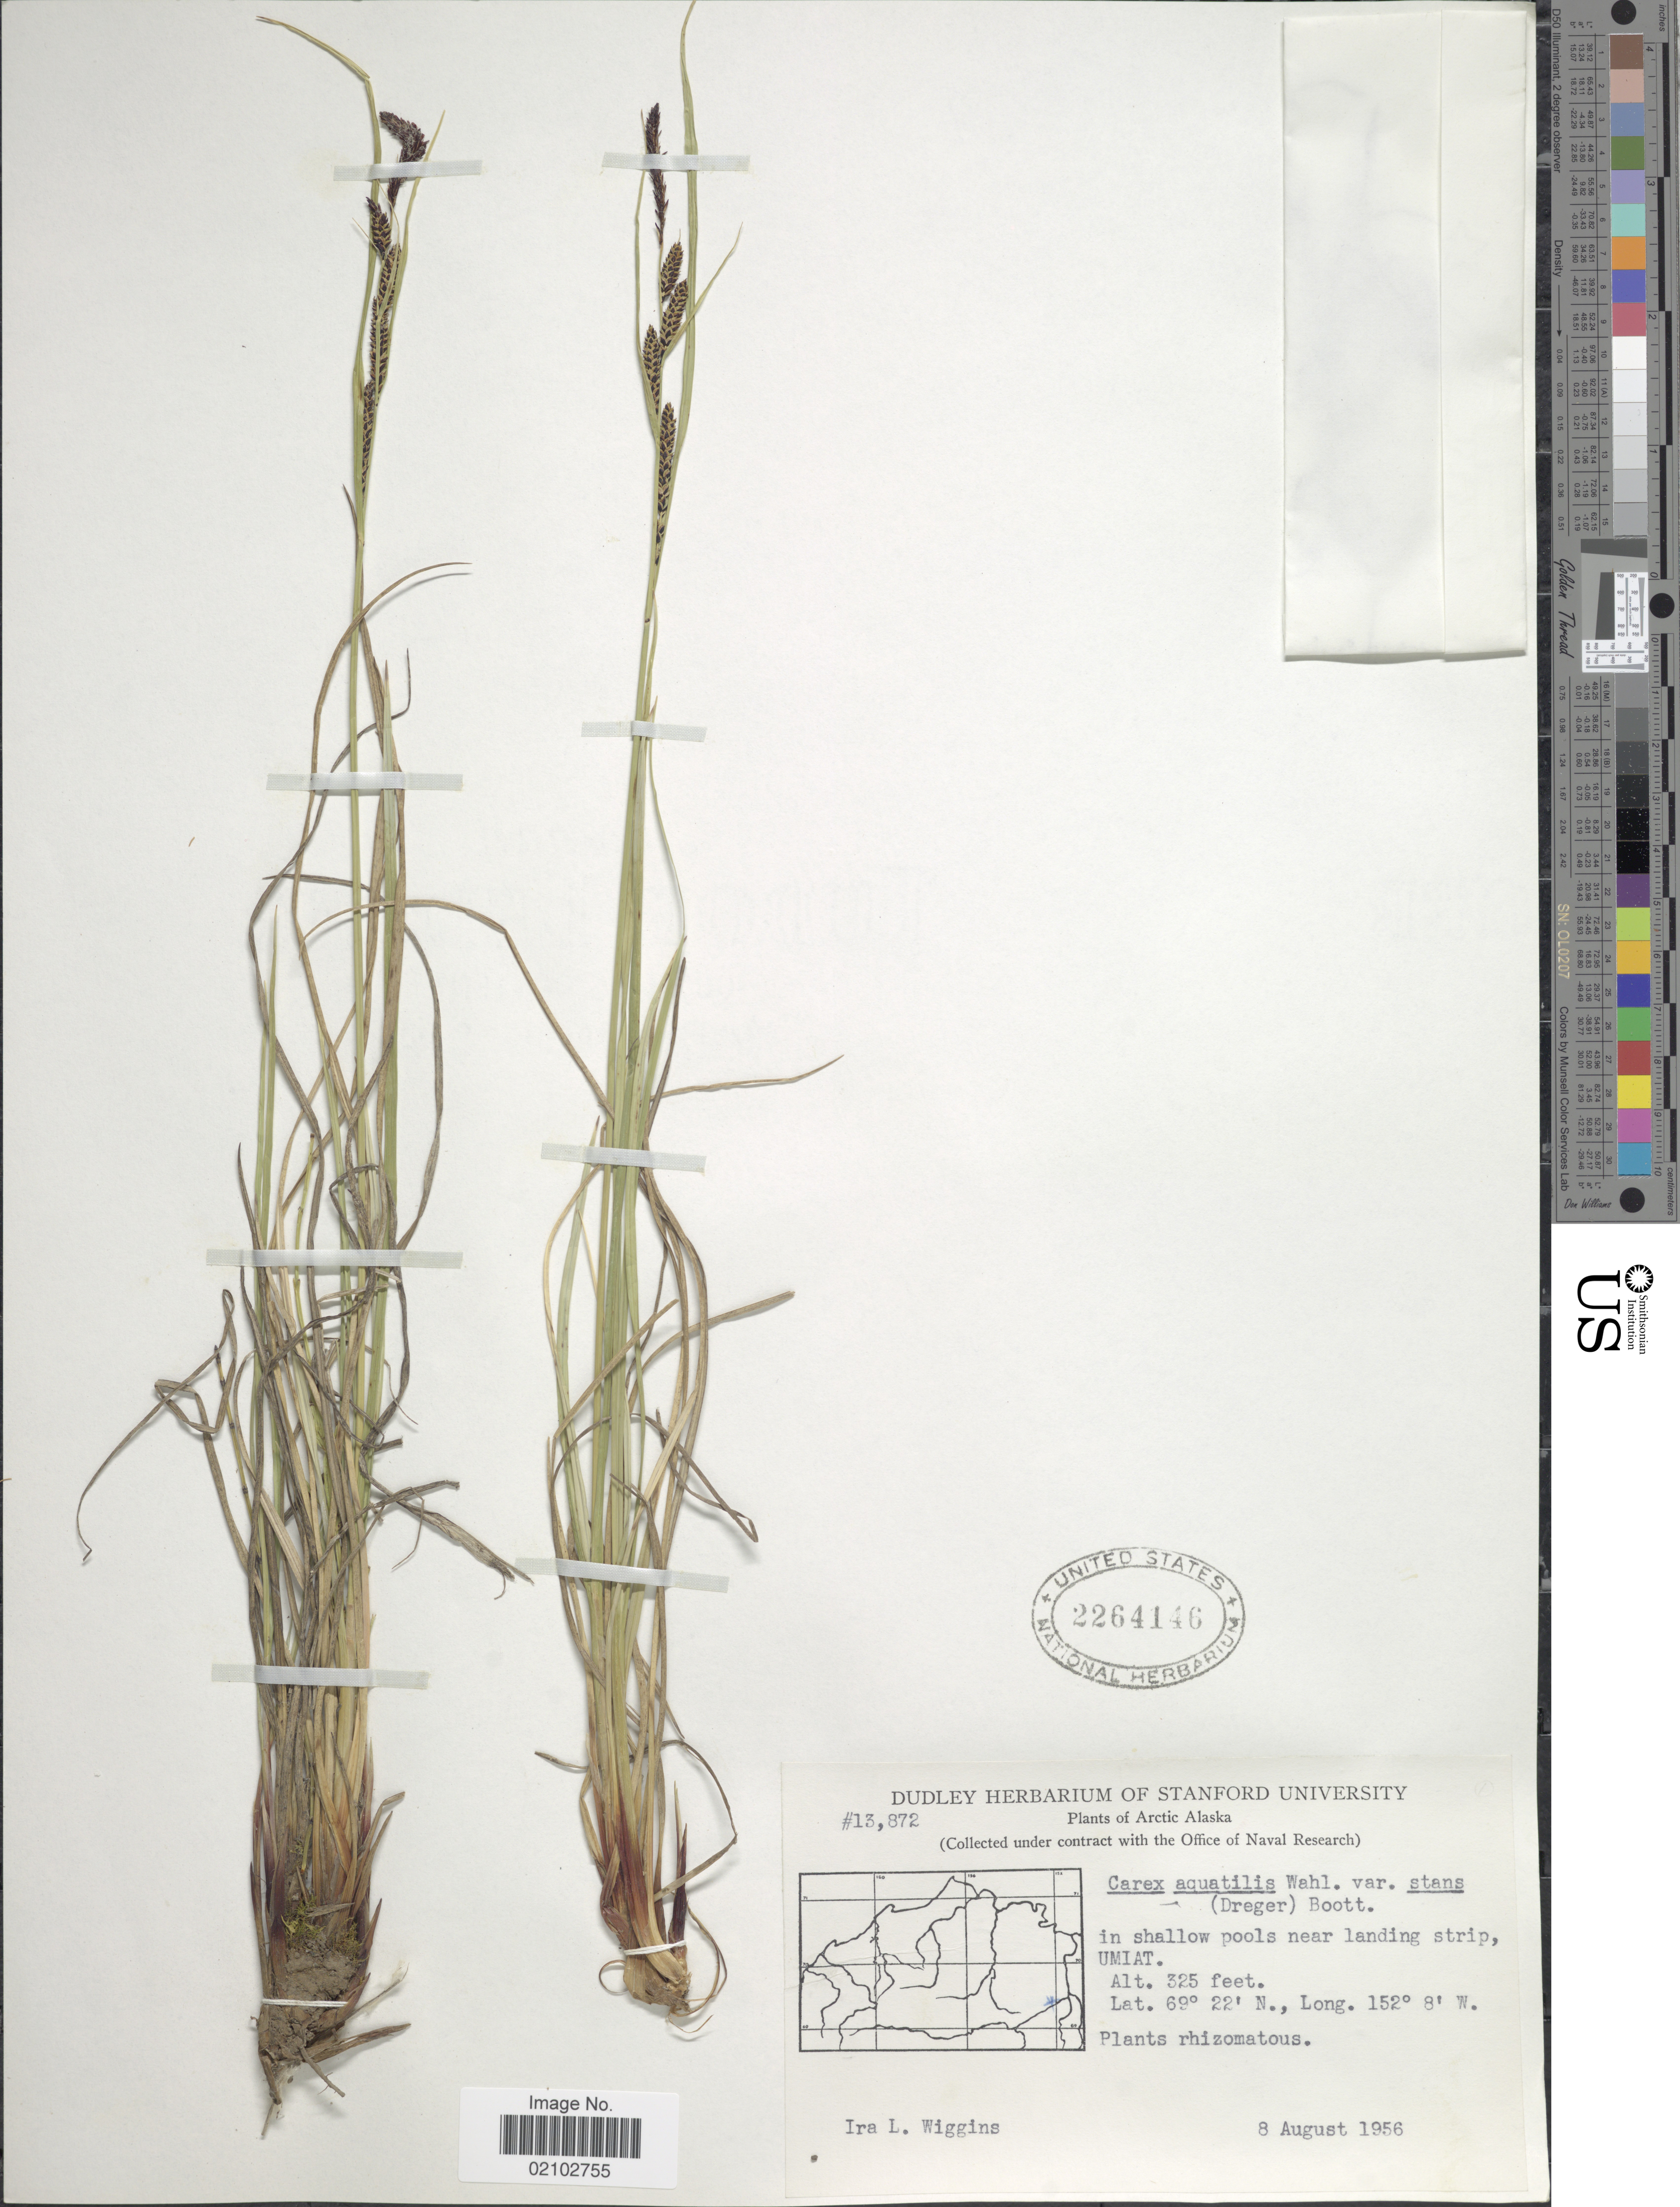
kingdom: Plantae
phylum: Tracheophyta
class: Liliopsida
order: Poales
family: Cyperaceae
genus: Carex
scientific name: Carex aquatilis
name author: Wahlenb.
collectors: I. L. Wiggins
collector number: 13872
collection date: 1956-08-08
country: United States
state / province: Alaska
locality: Arctic Alaska, in shallow pools near landing strip, Umiat.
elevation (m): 99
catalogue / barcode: US 2264146